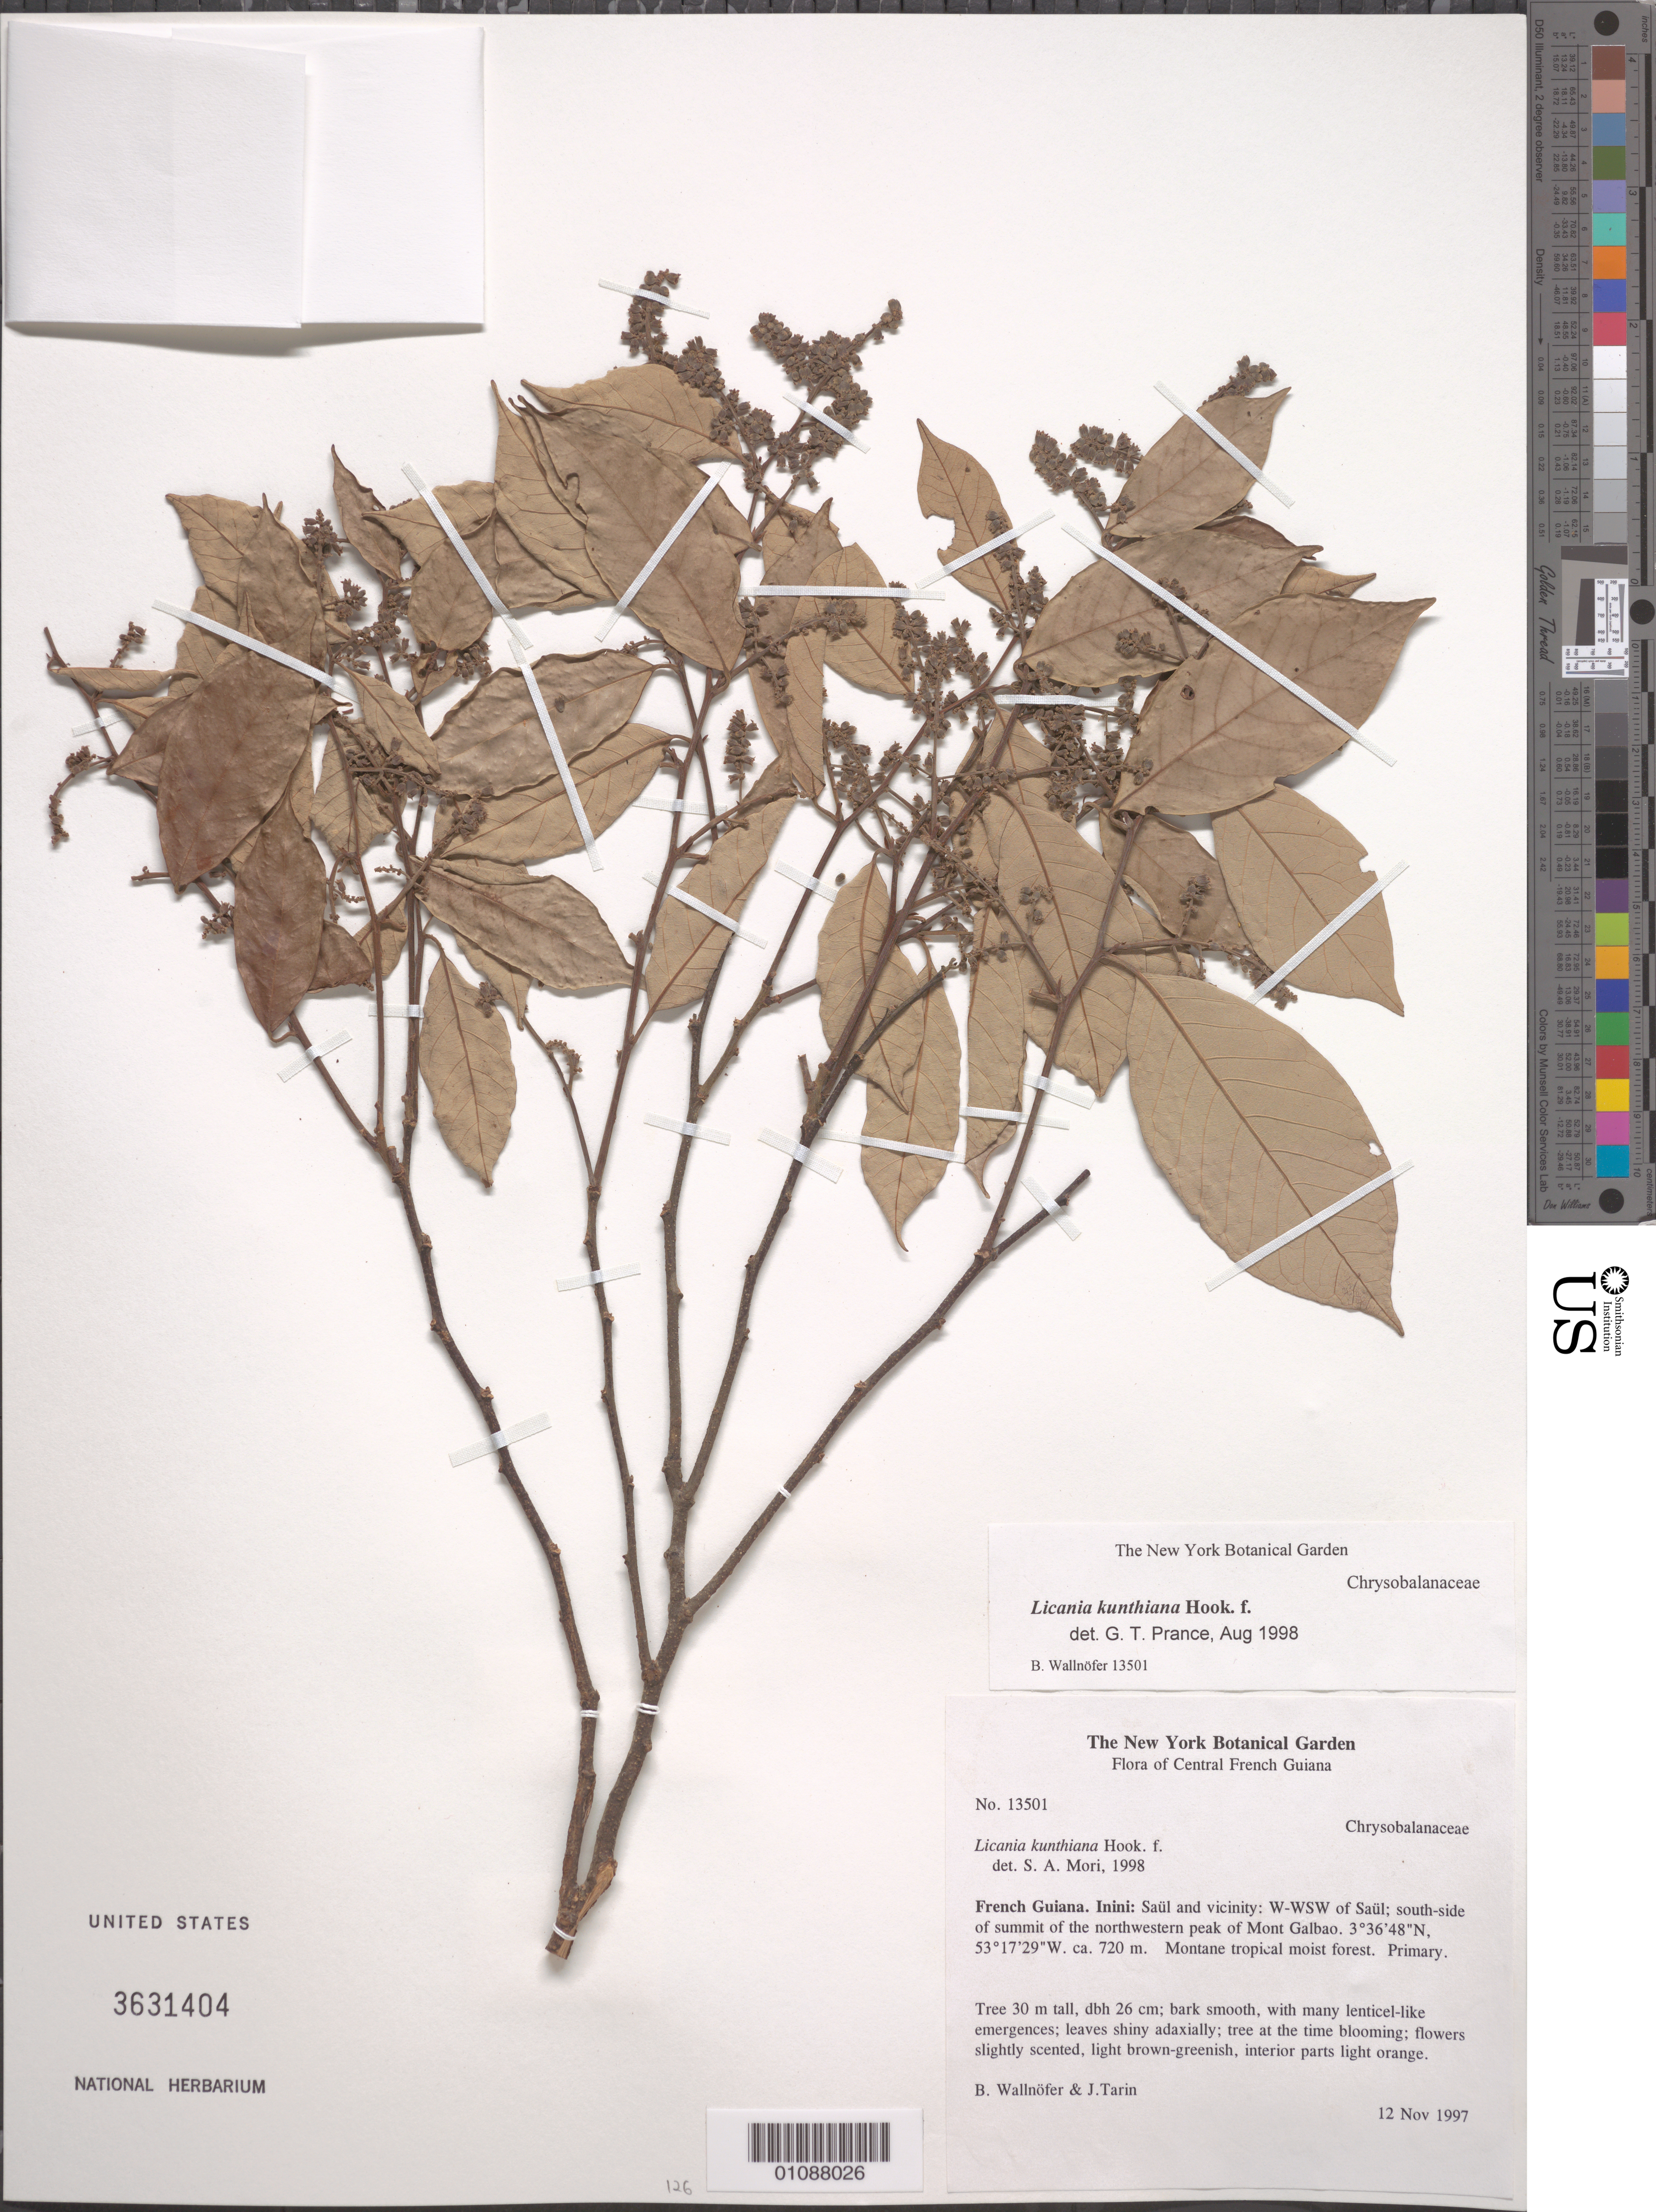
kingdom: Plantae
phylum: Tracheophyta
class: Magnoliopsida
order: Malpighiales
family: Chrysobalanaceae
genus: Licania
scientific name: Licania kunthiana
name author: Hook. f. in Mart.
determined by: Prance, G. T.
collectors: B. Wallnöfer & J. Tarin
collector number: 13501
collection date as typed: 12-Nov-97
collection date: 1997-11-12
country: French Guiana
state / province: Saint-Laurent-du-Maroni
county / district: Saül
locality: Inini: Saül and vicinity, W-WSW of Saül; south-side of summit of the northwestern peak of Mont Galbao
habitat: Montane tropical moist forest. Primary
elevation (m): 720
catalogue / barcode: US 3631404